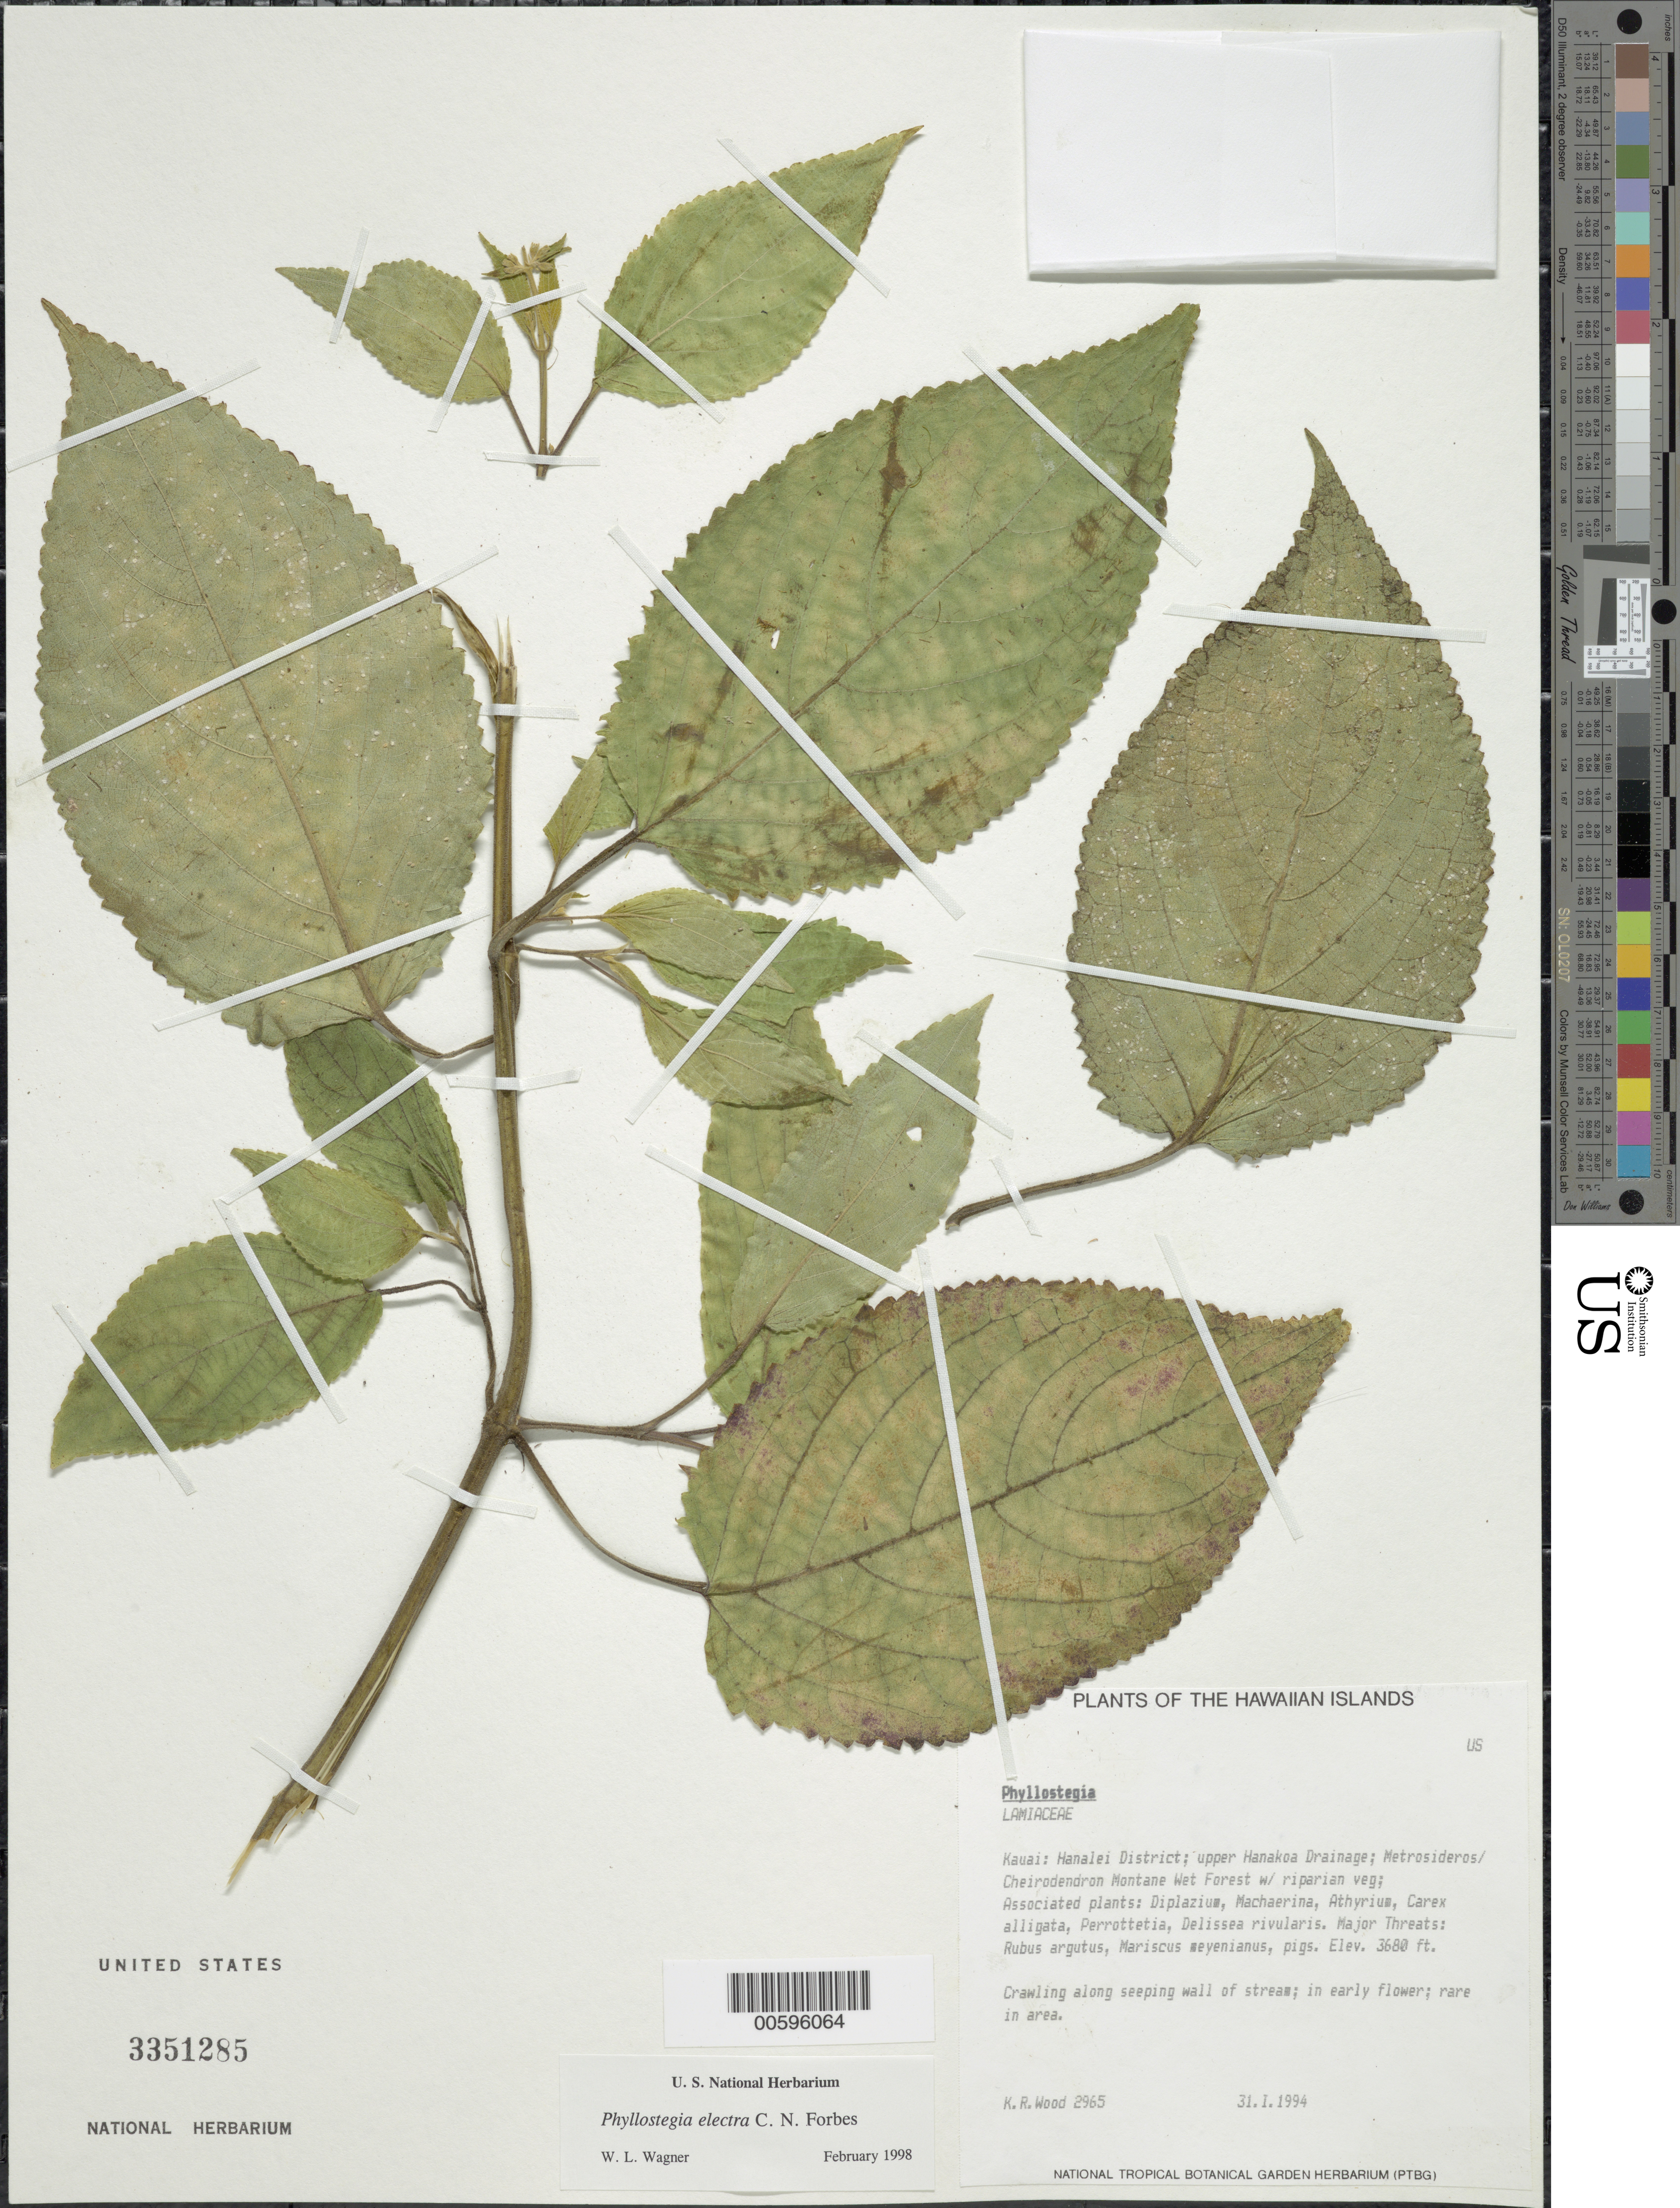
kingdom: Plantae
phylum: Tracheophyta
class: Magnoliopsida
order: Lamiales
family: Lamiaceae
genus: Phyllostegia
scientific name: Phyllostegia electra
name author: C.N. Forbes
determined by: Wagner, W. L., (BOT), Smithsonian Institution - National Museum of Natural History (UNITED STATES)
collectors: K. R. Wood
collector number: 2965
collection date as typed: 31 Jan 1994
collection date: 1994-01-31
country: United States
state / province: Hawaii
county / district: Kauai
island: Kaua'i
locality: Hanalei Dist; upper Hanakoa Drainage.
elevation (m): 1122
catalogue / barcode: US 3351285